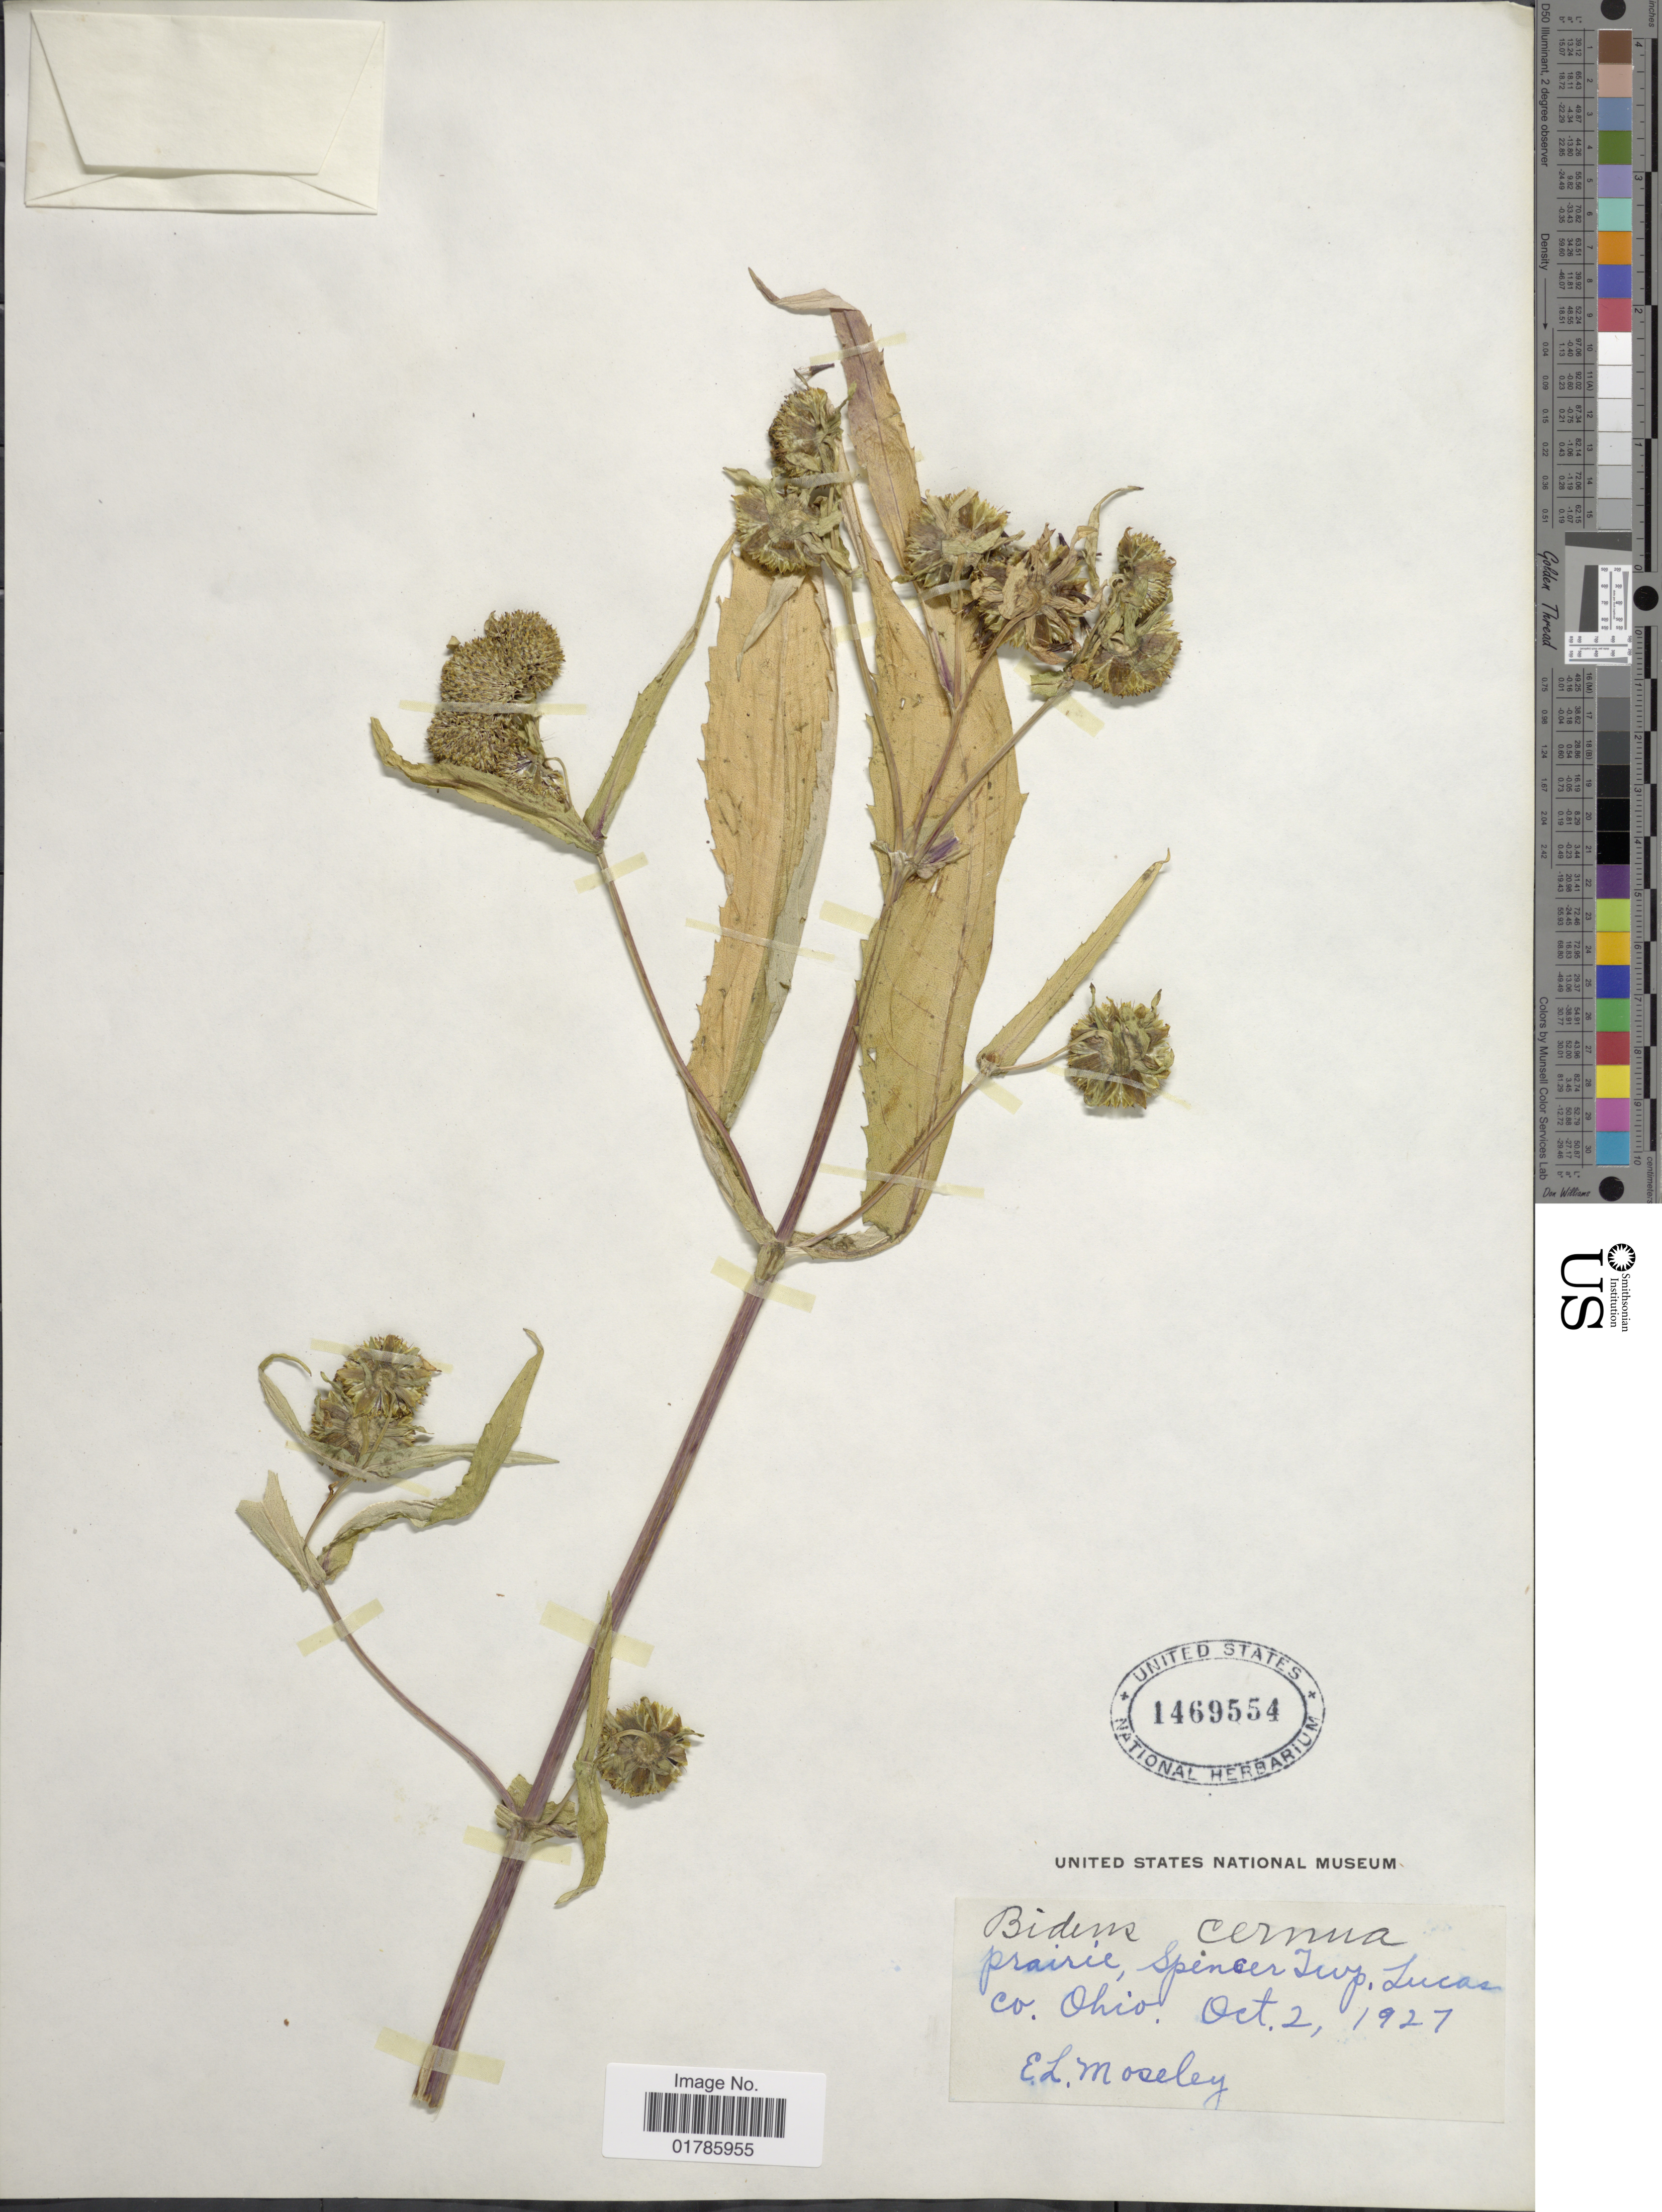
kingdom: Plantae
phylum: Tracheophyta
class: Magnoliopsida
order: Asterales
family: Asteraceae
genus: Bidens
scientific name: Bidens cernua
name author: L.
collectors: E. Moseley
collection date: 1927-10-02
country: United States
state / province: Ohio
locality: Spencer Twp, Lucas Co.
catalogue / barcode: US 146955